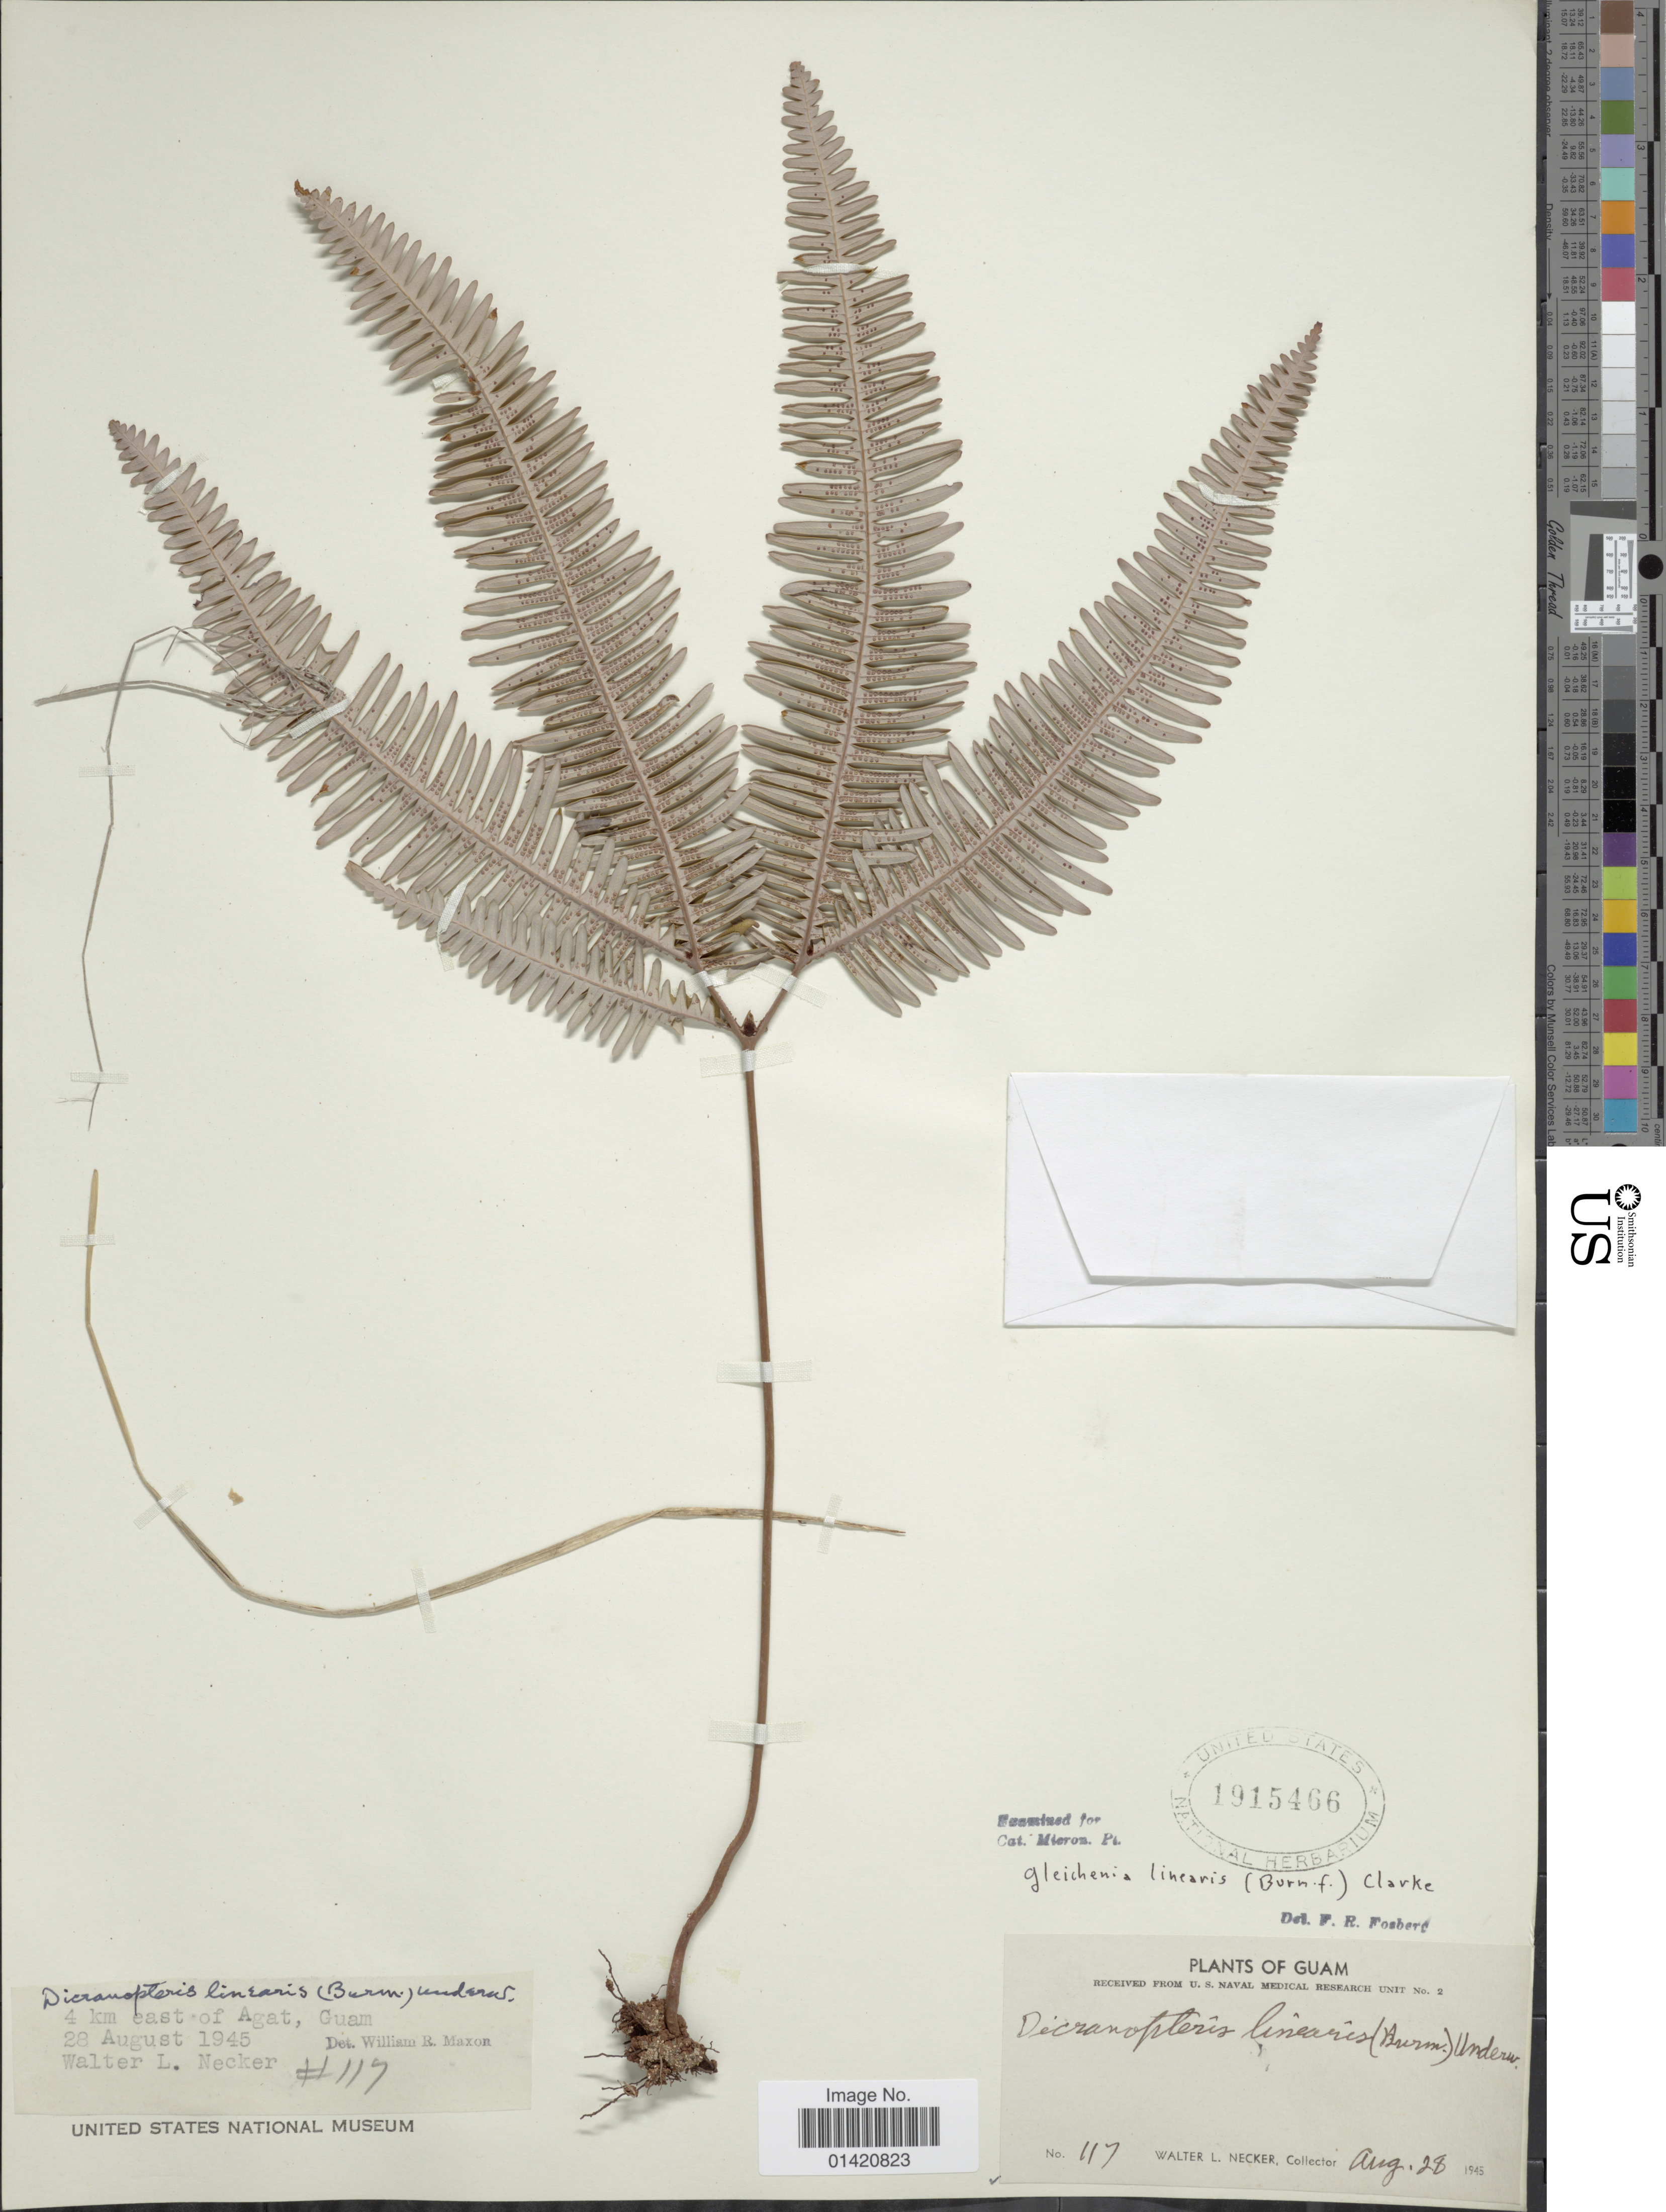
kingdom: Plantae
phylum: Tracheophyta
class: Polypodiopsida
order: Gleicheniales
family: Gleicheniaceae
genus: Dicranopteris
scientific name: Dicranopteris linearis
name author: (Burm. f.) Underw.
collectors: W. L. Necker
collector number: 117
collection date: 1945-08-28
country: Guam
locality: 4 km east of Agat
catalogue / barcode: US 1915466